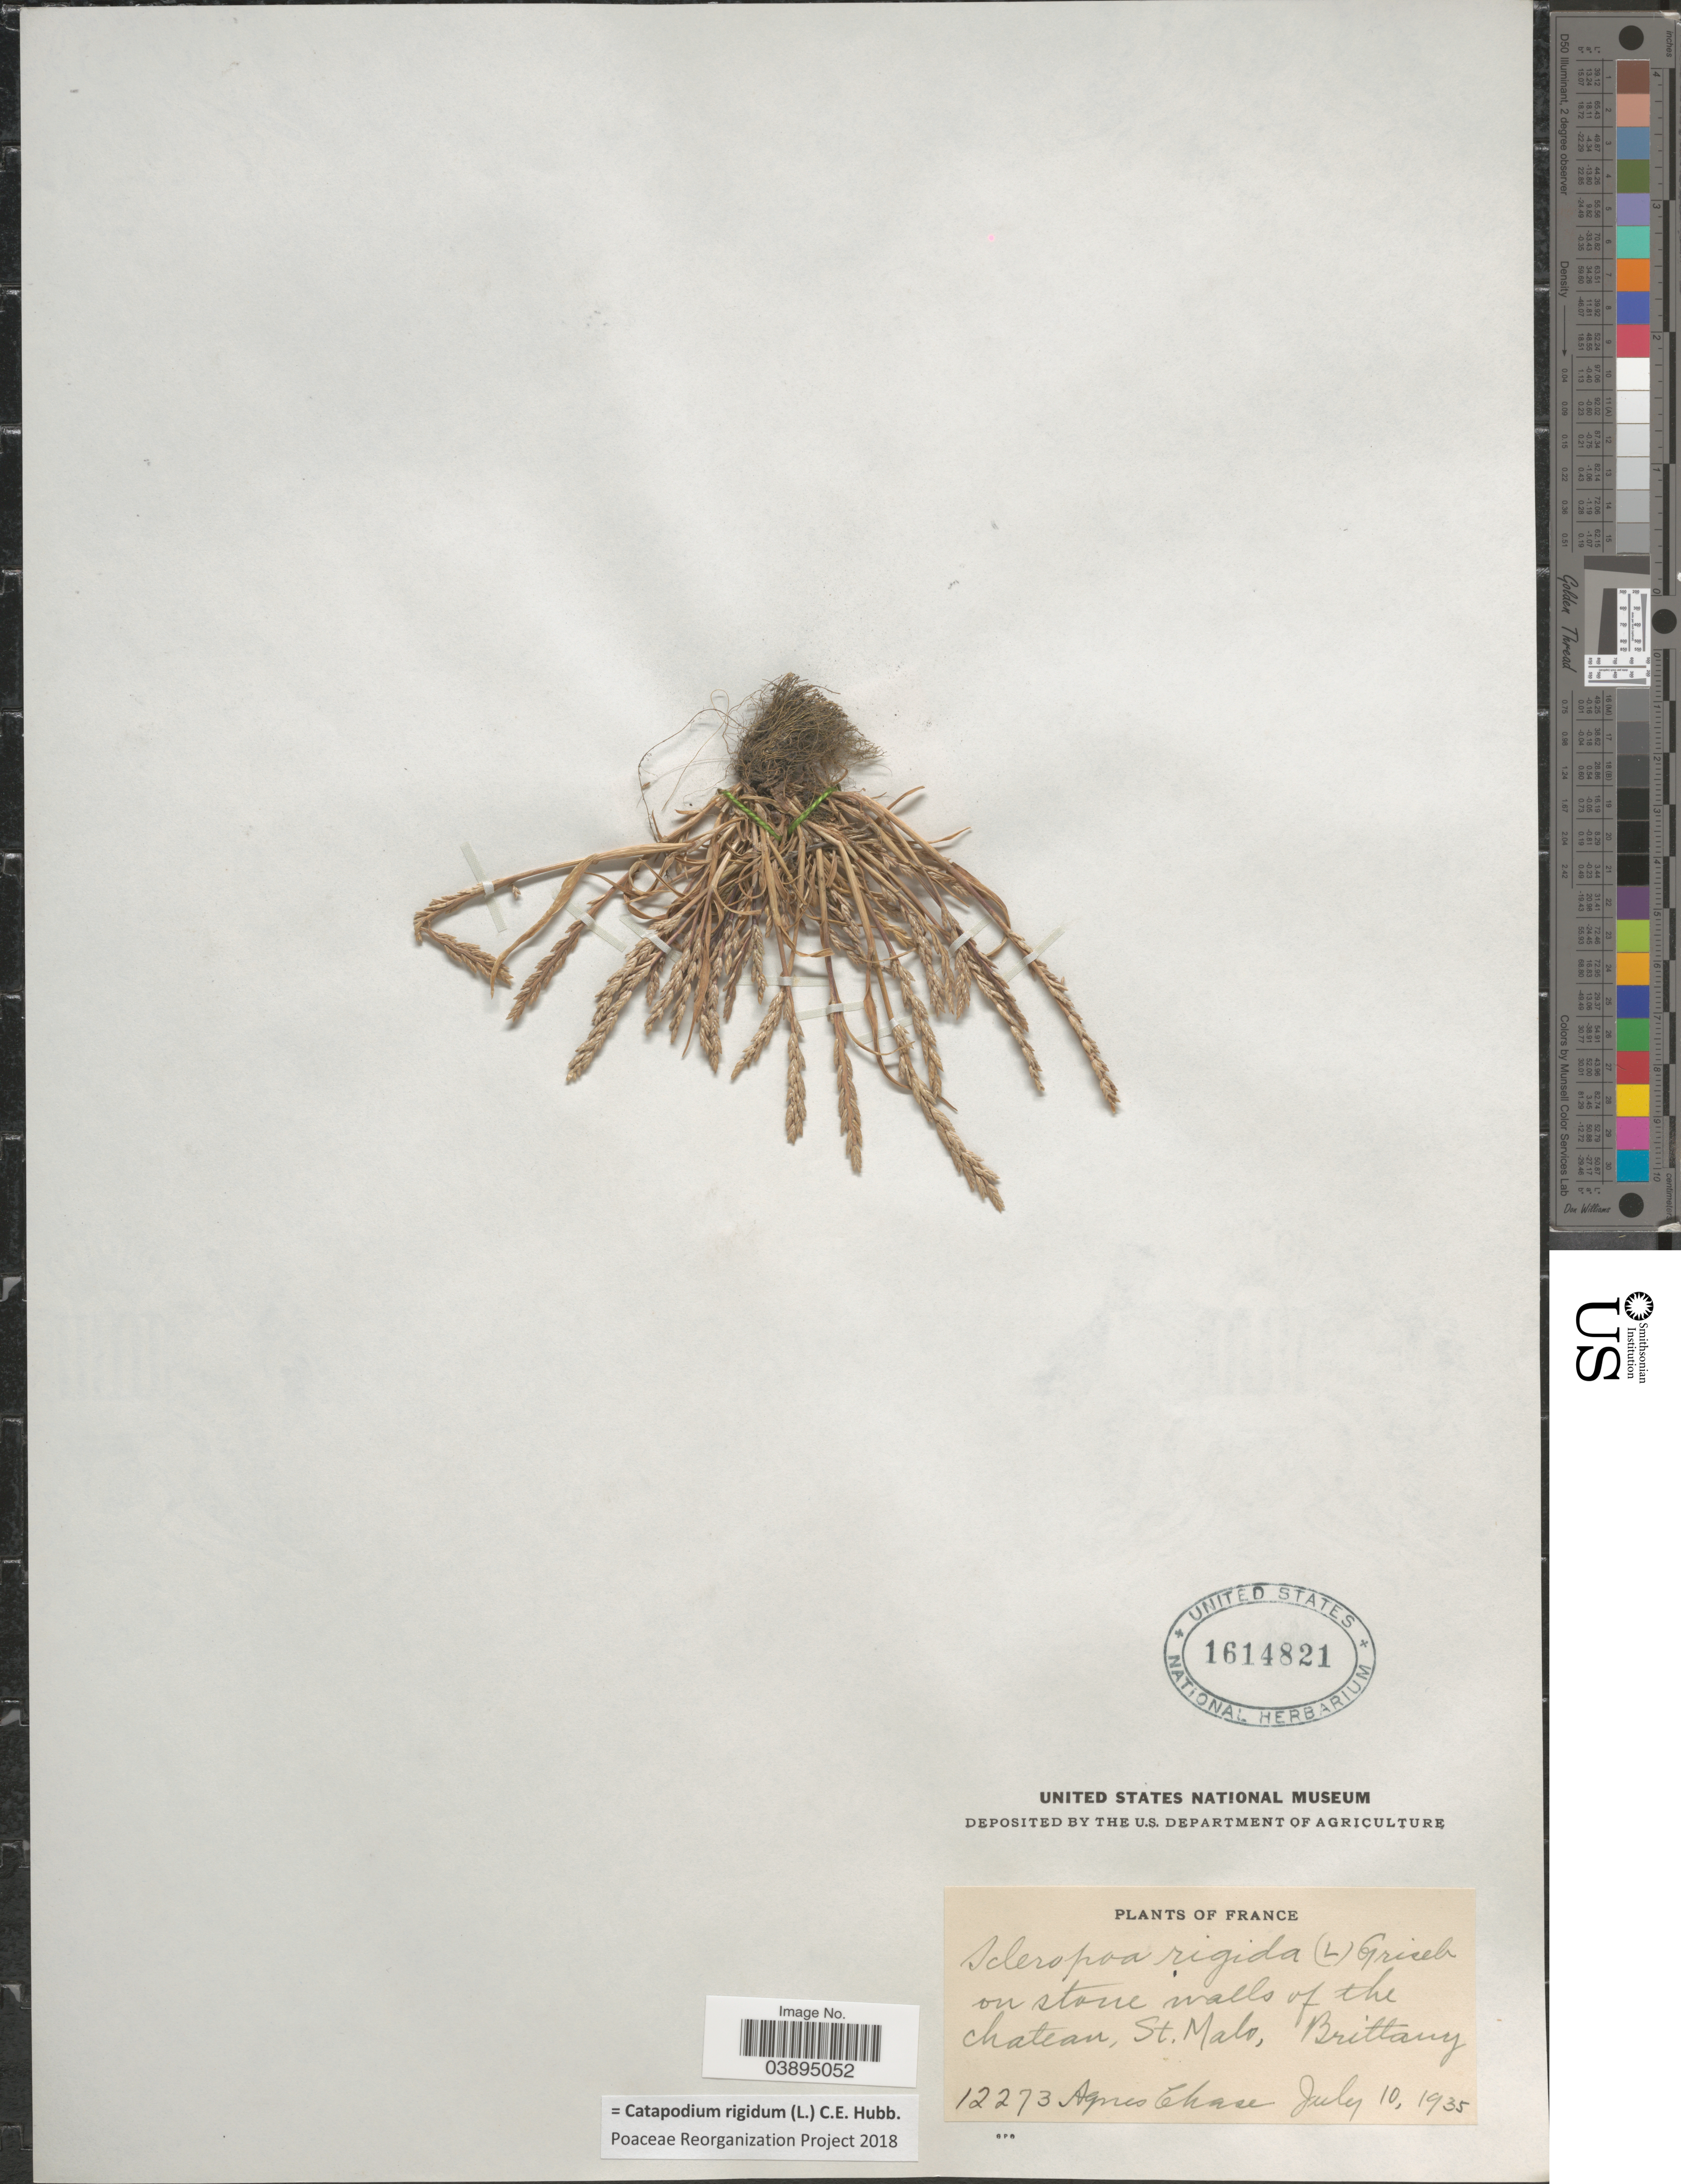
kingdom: Plantae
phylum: Tracheophyta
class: Liliopsida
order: Poales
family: Poaceae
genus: Catapodium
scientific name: Catapodium rigidum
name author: (L.) C.E. Hubb.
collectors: A. Chase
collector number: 12273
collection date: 1935-07-10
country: France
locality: On stone walls of the chateau, St. Malo, Brittany.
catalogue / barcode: US 1614821